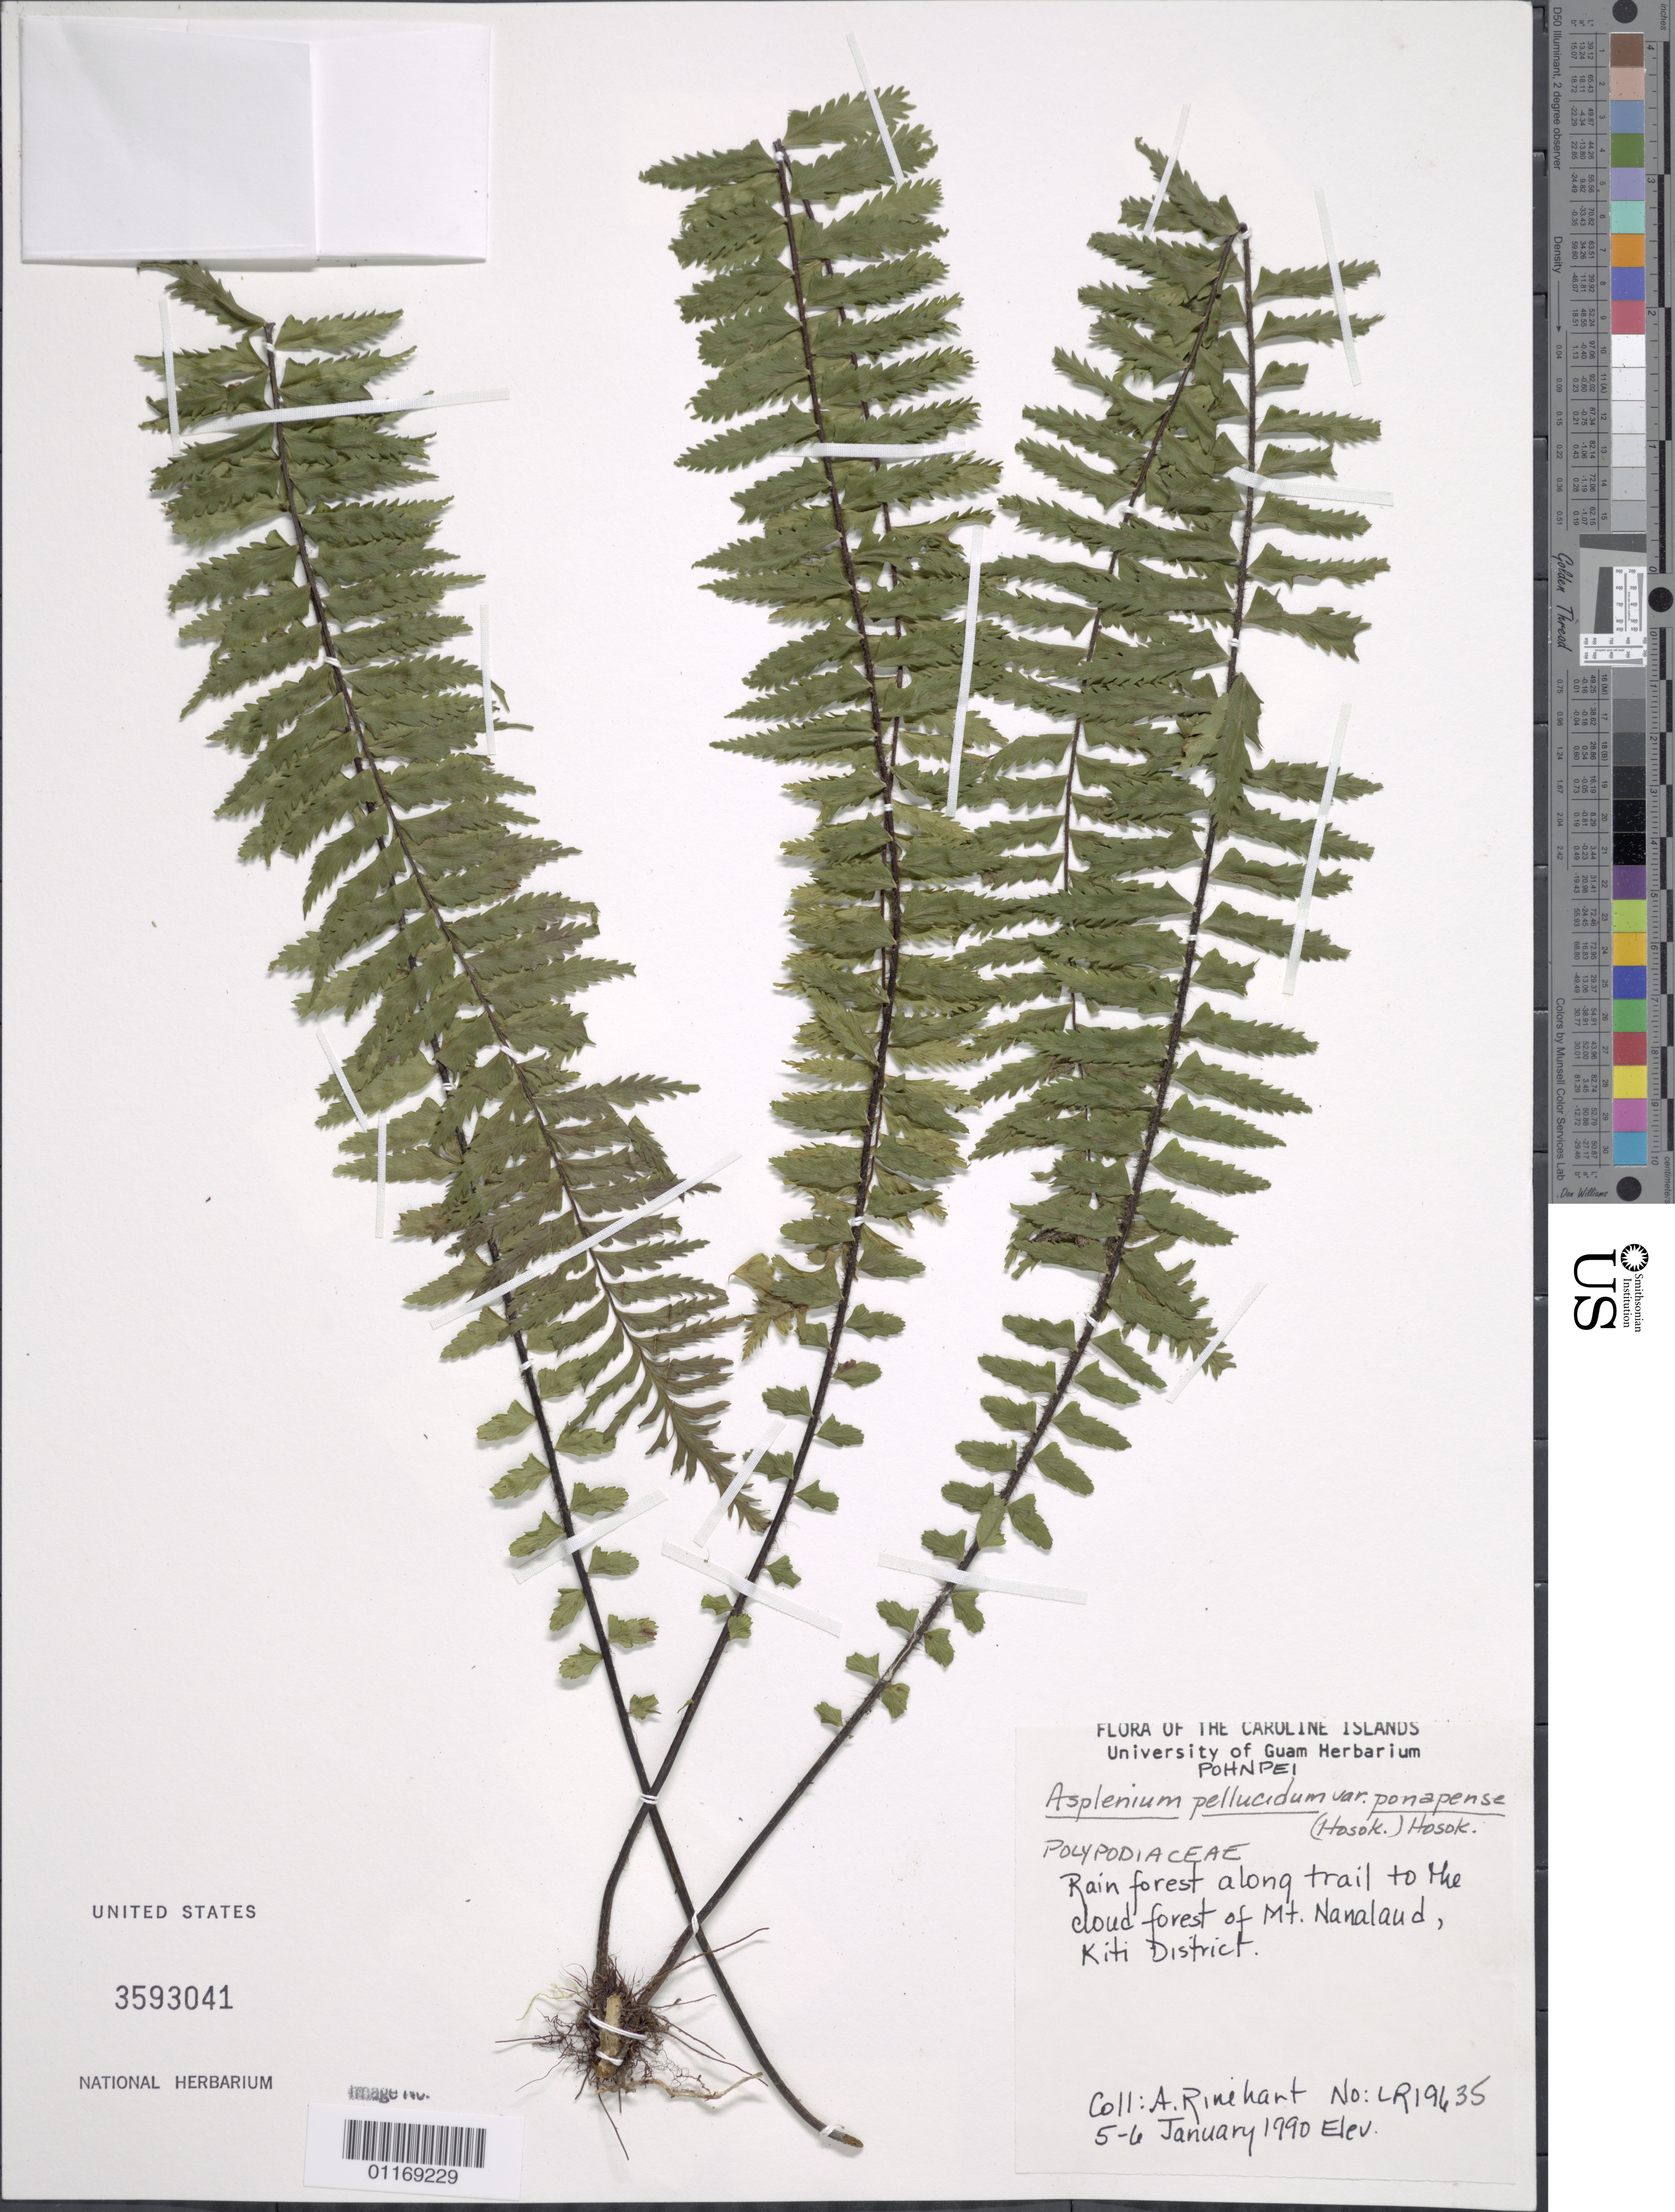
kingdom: Plantae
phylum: Tracheophyta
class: Polypodiopsida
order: Polypodiales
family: Aspleniaceae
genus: Asplenium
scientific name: Asplenium pellucidum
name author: Lam.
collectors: A. Rinehart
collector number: LR19635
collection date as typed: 05 Jan 1990 to 06 Jan 1990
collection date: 1990-01-05/1990-01-06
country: Micronesia, Federated States of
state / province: Pohnpei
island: Pohnpei [Ponape]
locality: along trail to the cloud forest of Mt. Nanalaud, Kitti Dist.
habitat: Rain forest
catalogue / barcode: US 3593041